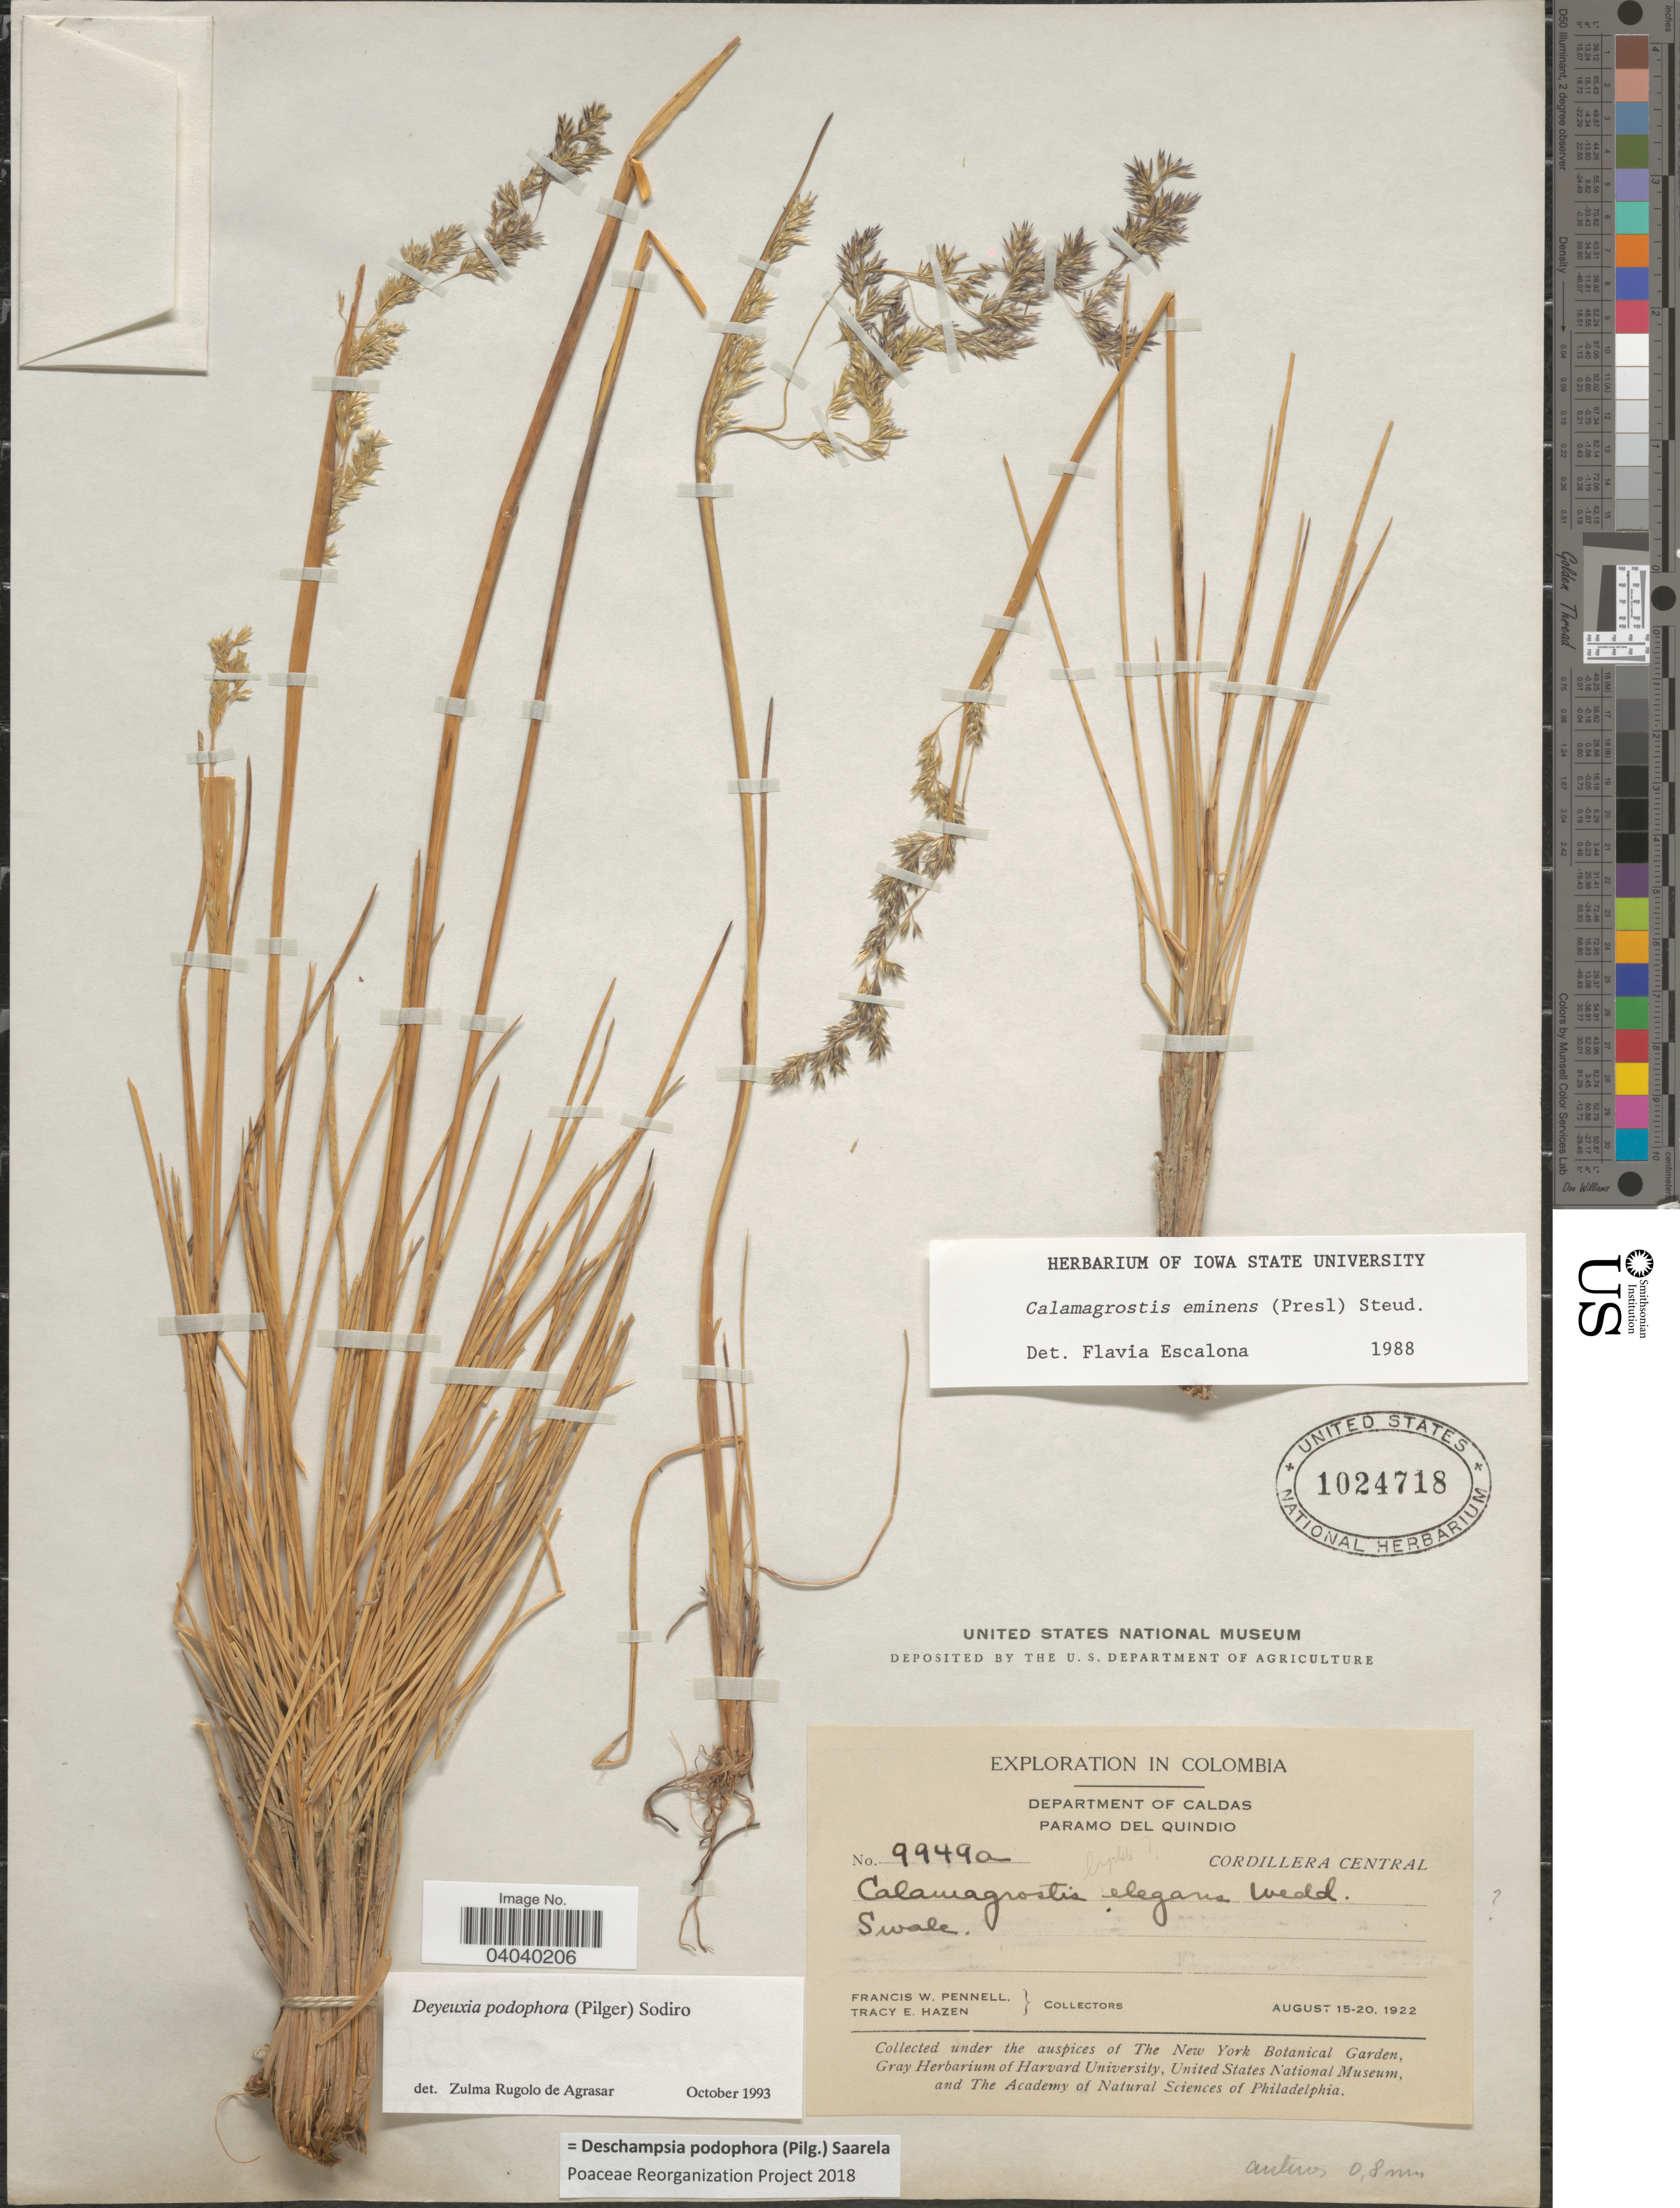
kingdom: Plantae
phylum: Tracheophyta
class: Liliopsida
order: Poales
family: Poaceae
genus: Deschampsia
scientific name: Deschampsia podophora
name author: (Pilg.) Saarela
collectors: F. W. Pennell & T. E. Hazen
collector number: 9949a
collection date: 1922-08-15/1922-08-20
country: Colombia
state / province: Caldas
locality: Department of Caldas. Paramo del Quindio. Cordillera Central.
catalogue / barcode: US 1024718